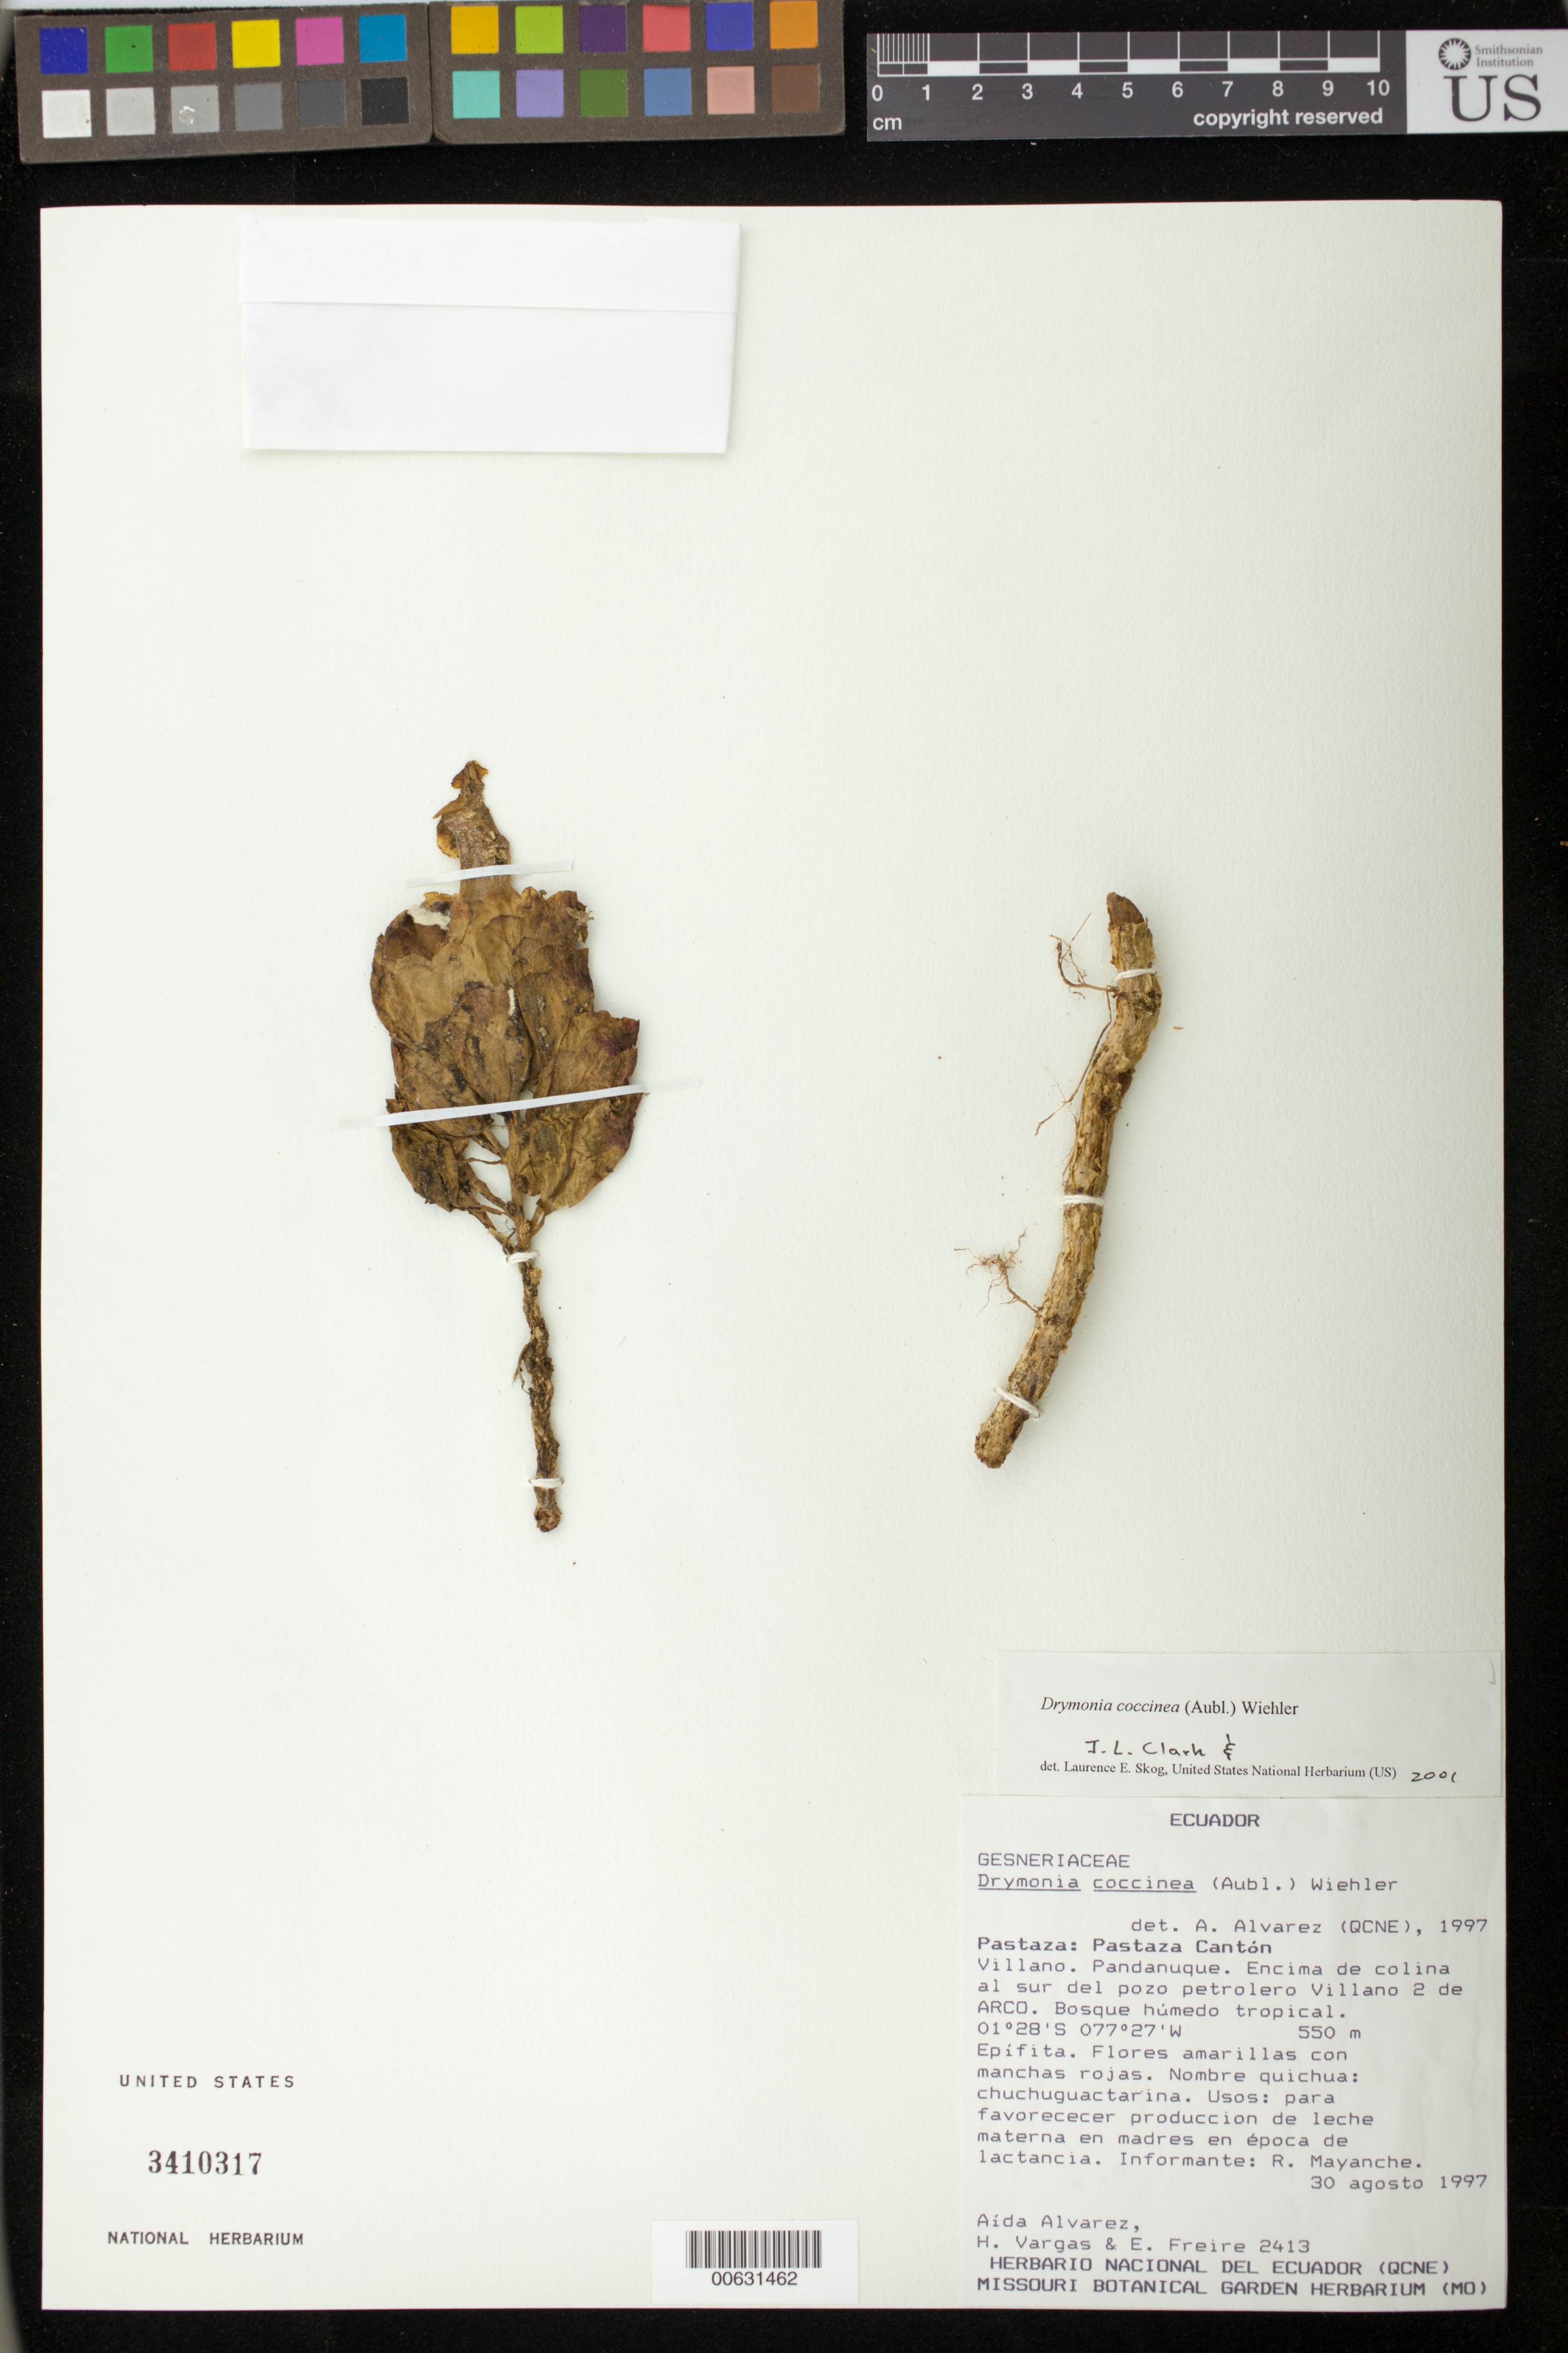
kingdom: Plantae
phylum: Tracheophyta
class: Magnoliopsida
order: Lamiales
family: Gesneriaceae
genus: Drymonia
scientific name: Drymonia coccinea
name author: (Aubl.) Wiehler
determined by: Clark, J. L.; Skog, Laurence E.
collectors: A. Alvarez, H. Vargas & E. Freire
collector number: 2413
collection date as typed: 30 Aug 1997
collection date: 1997-08-30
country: Ecuador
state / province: Pastaza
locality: Pastaza Cantón; Villano, Pandanuque, encima de colina al sur del pozo petrolero Villano 2 de ARCO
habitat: Bosque húmedo tropical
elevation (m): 550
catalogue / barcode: US 3410317